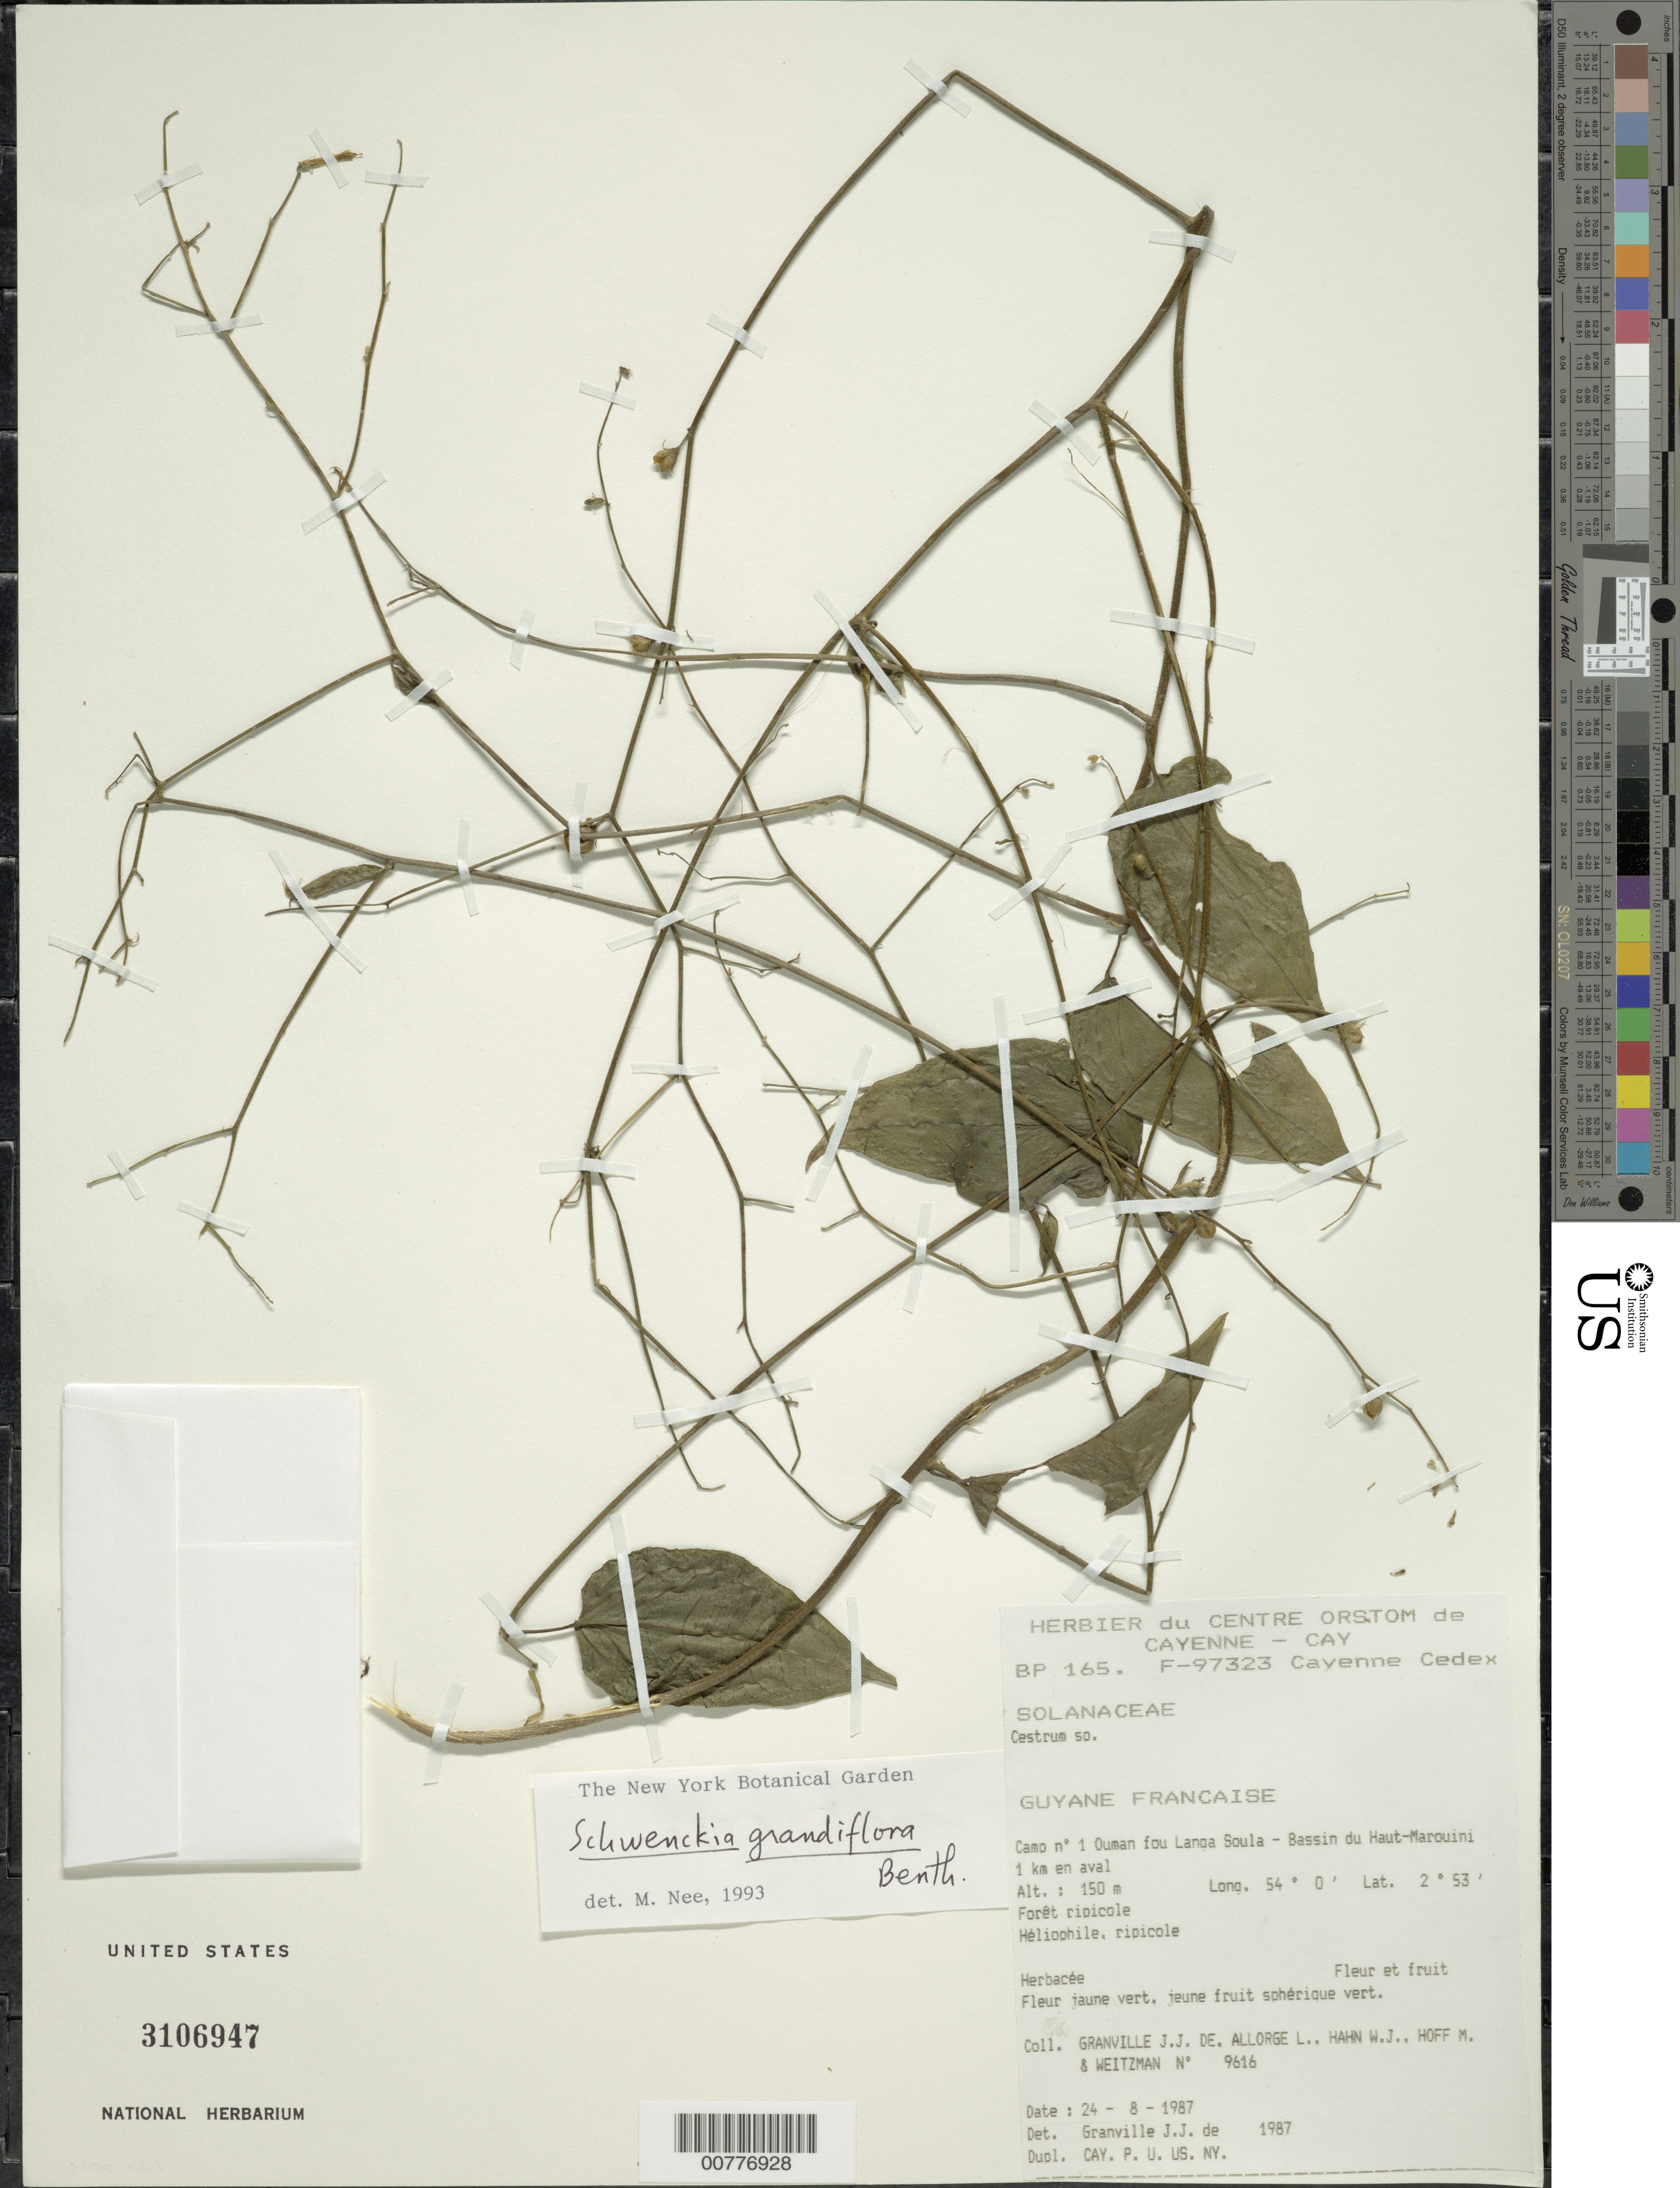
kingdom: Plantae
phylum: Tracheophyta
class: Magnoliopsida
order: Solanales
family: Solanaceae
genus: Schwenckia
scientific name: Schwenckia grandiflora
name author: Benth.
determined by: Nee, Michael H.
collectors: J.-J. de Granville, L. Allorge, W. J. Hahn, M. Hoff & A. L. Weitzman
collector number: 9616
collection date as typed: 24-Aug-87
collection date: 1987-08-24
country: French Guiana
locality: Ouman fou Langa Soula, Camp #1, Bassin du Haut-Marouini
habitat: Forêt ripicole, heliophile, ripicole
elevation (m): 150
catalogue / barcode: US 3106947